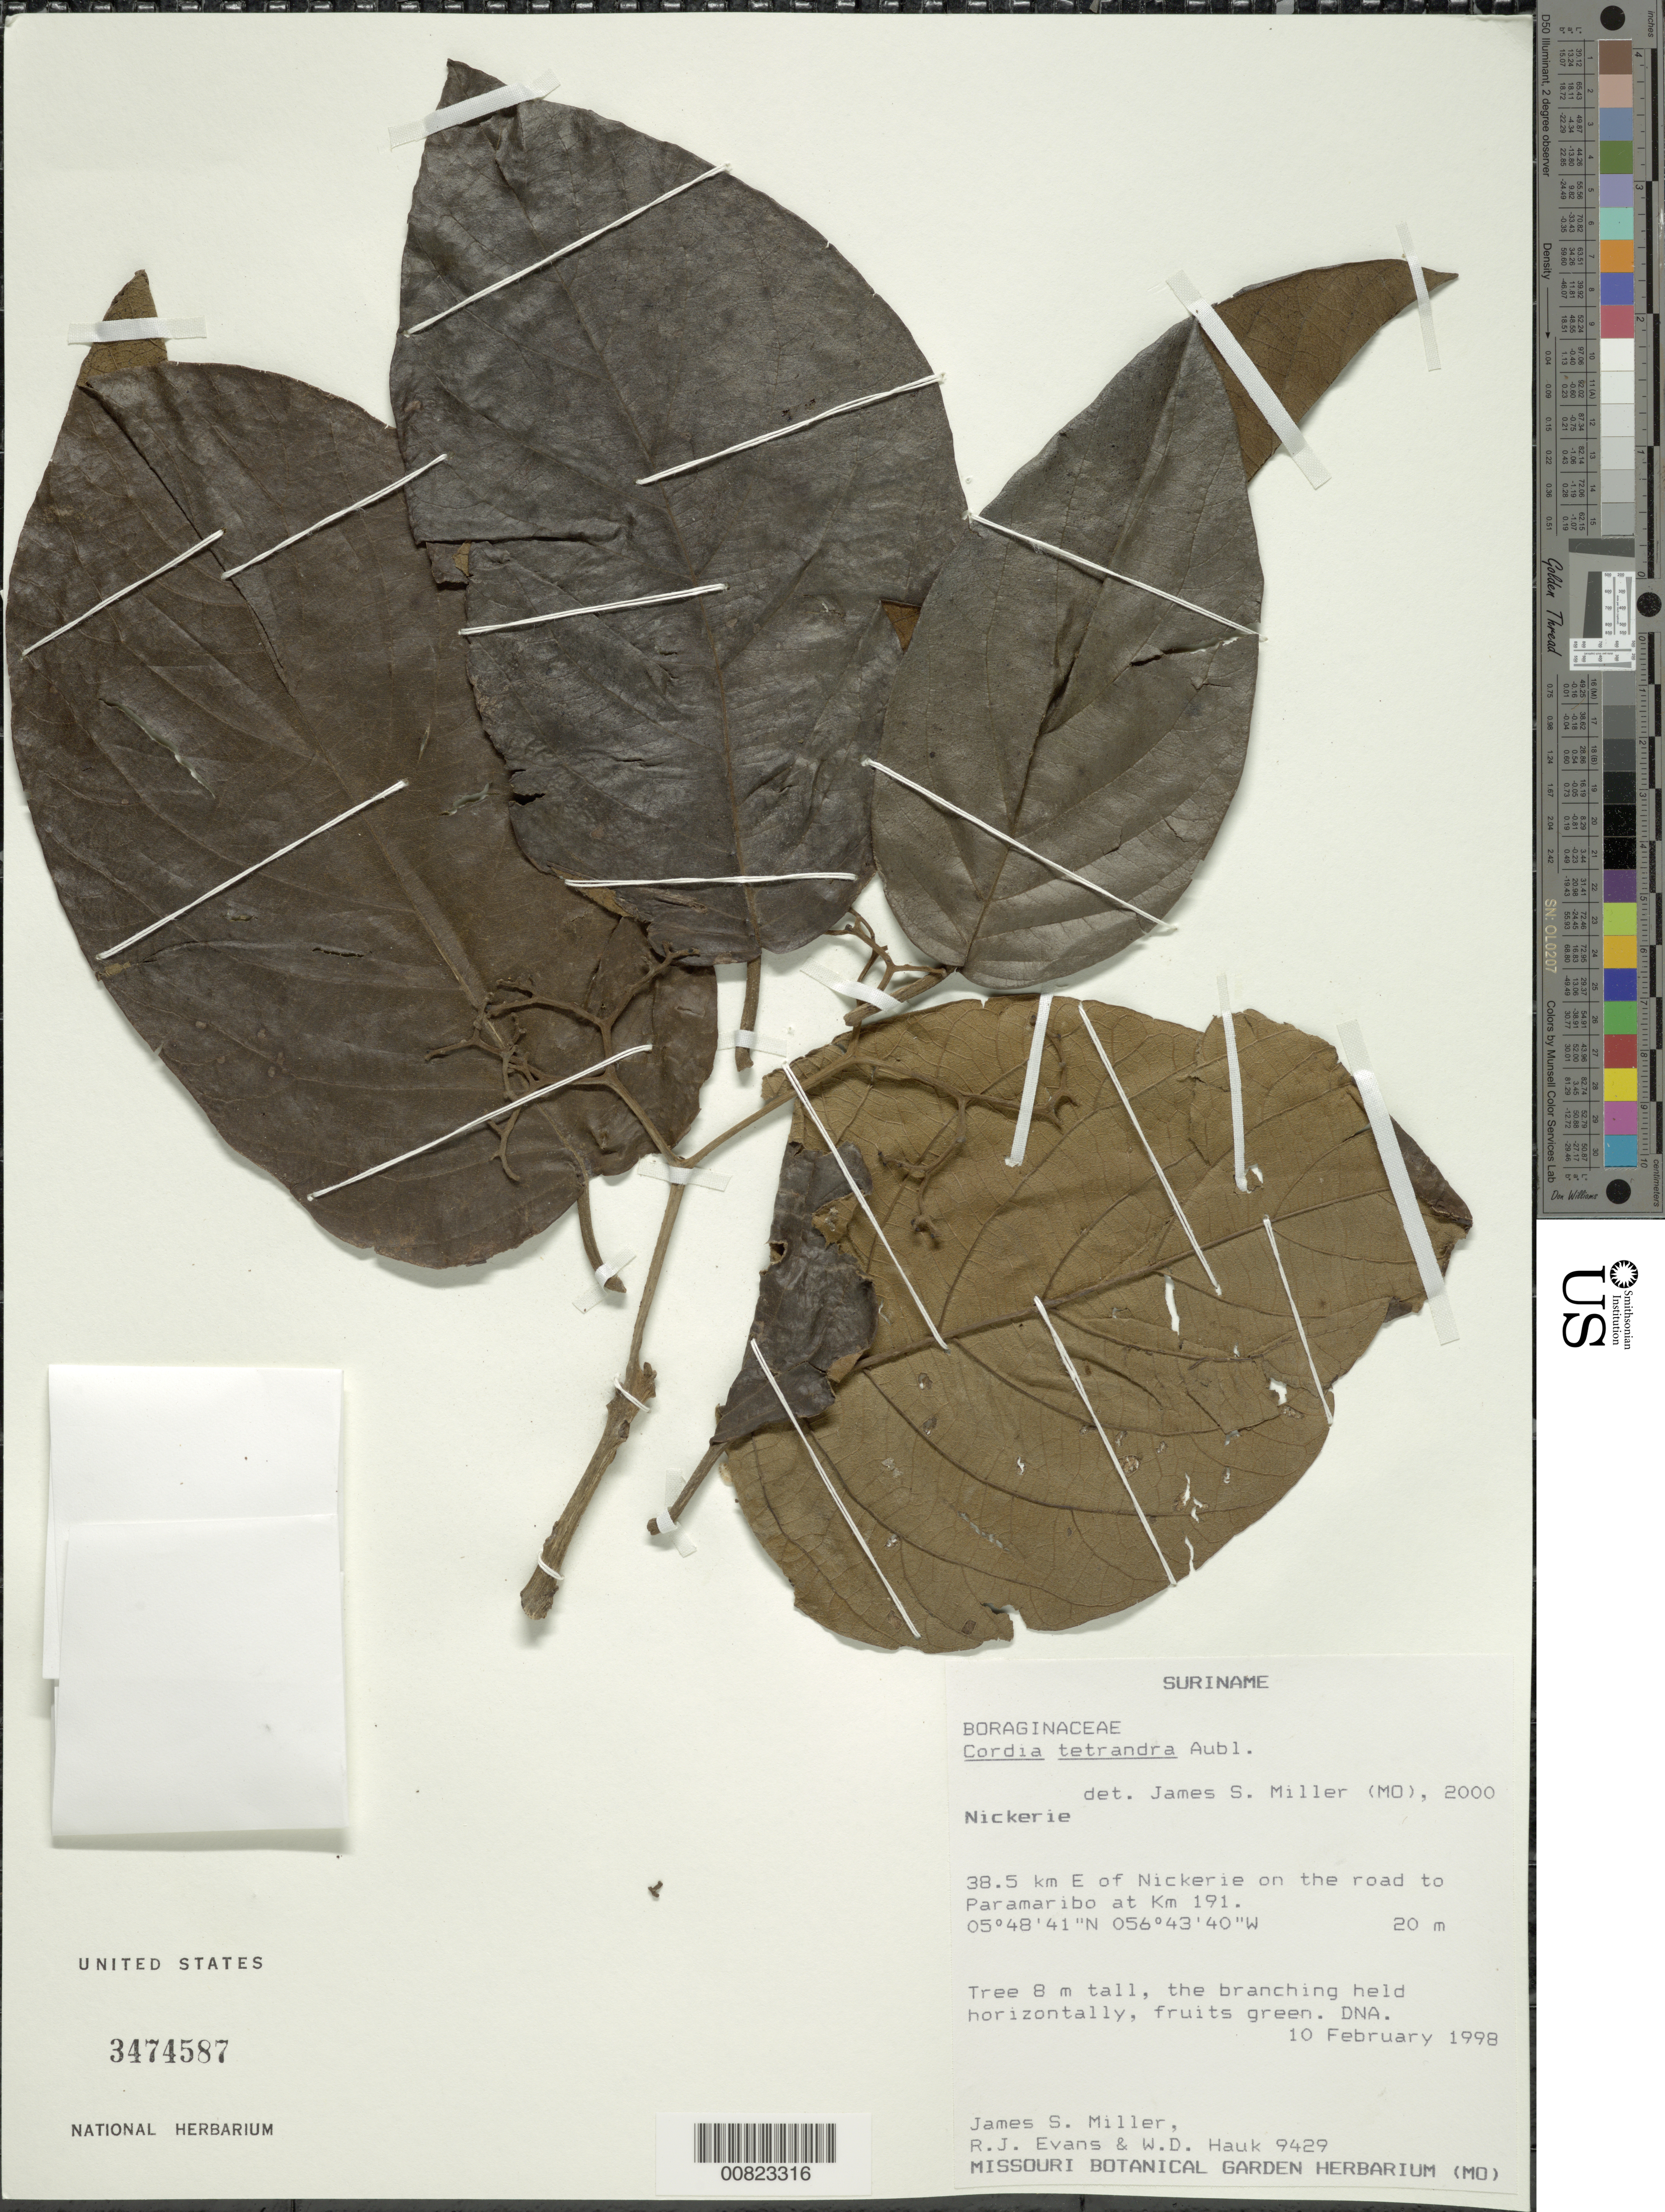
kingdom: Plantae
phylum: Tracheophyta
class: Magnoliopsida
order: Boraginales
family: Cordiaceae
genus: Cordia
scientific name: Cordia tetrandra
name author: Aubl.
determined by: Miller, James S., (MO), Missouri Botanical Garden (UNITED STATES)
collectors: J. S. Miller, R. J. Evans & W. Hauk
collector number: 9429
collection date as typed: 10-Feb-98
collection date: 1998-02-10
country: Suriname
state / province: Nickerie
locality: Nickerie, 39.5 km E of on the road to Paramibo at km 191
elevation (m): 20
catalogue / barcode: US 3474587